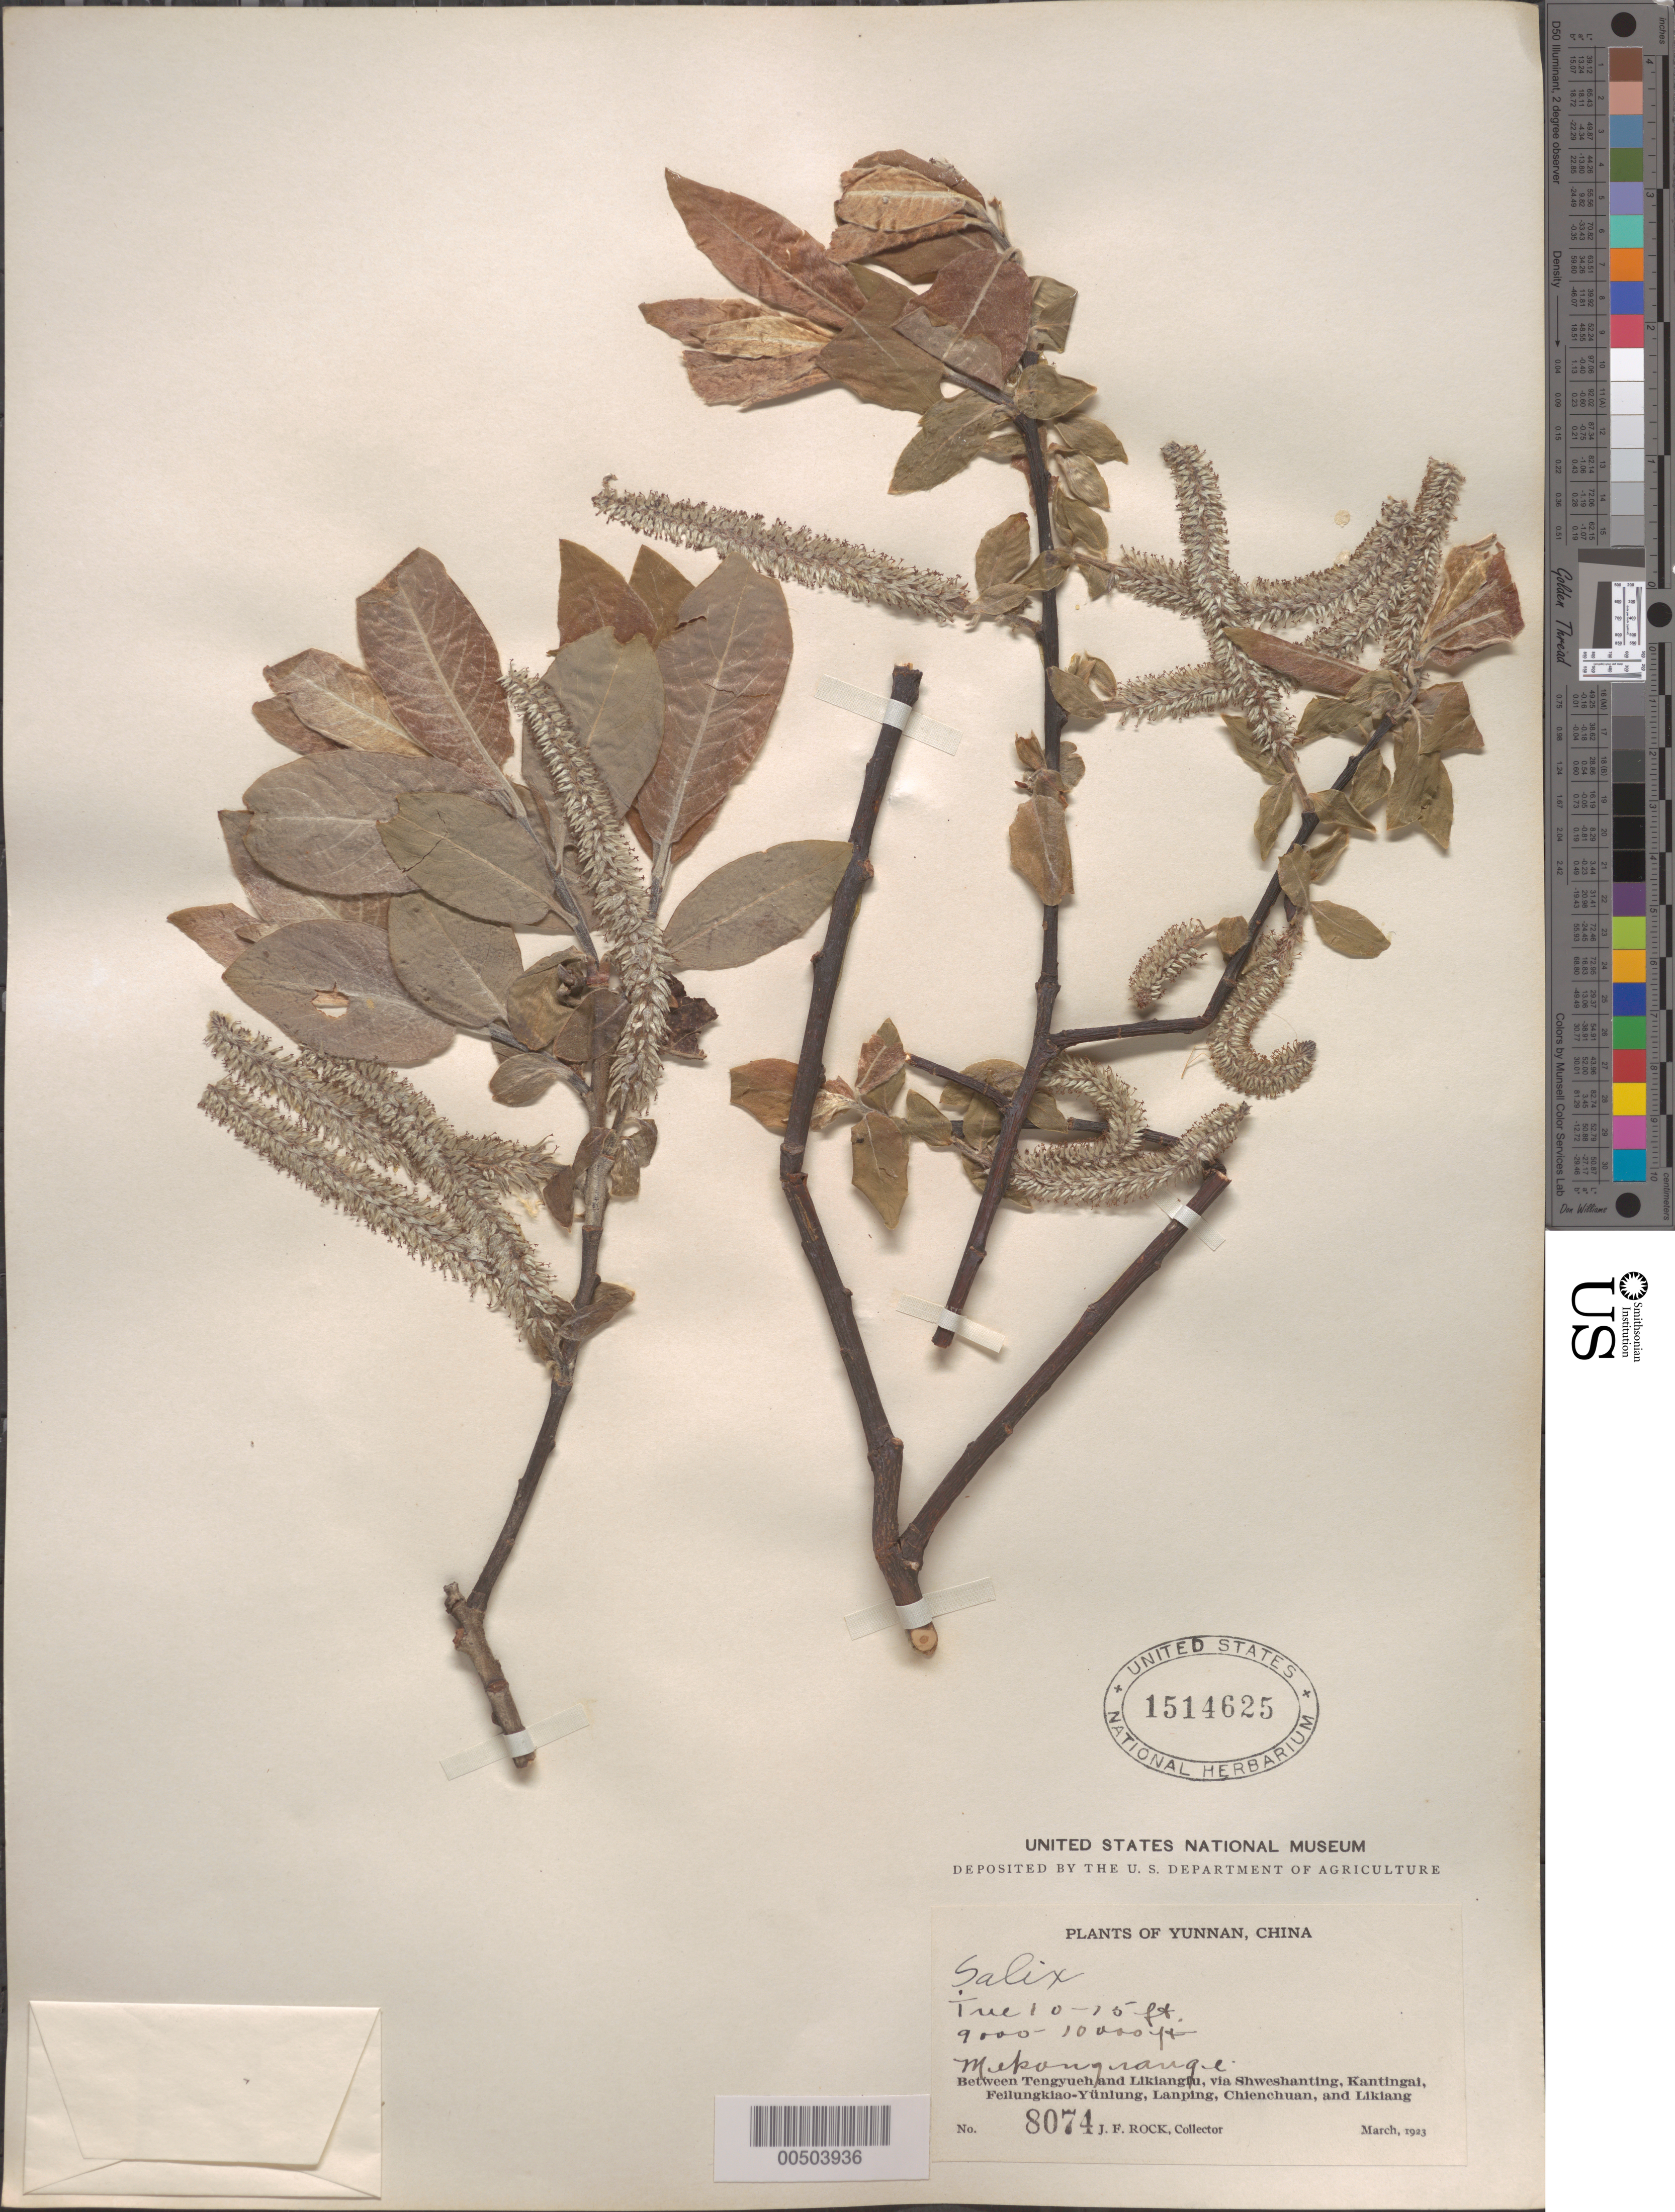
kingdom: Plantae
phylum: Tracheophyta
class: Magnoliopsida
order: Malpighiales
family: Salicaceae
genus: Salix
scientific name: Salix sp.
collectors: J. F. Rock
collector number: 8074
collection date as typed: Mar 1923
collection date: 1923-03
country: China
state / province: Yunnan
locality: Between Tengyueh and Likiangfu, via Shweshanting, Kantingai, Feilungkiao-Yunlun, Lanping, Chienchuan, and Likiang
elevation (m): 2743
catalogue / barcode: US 1514625